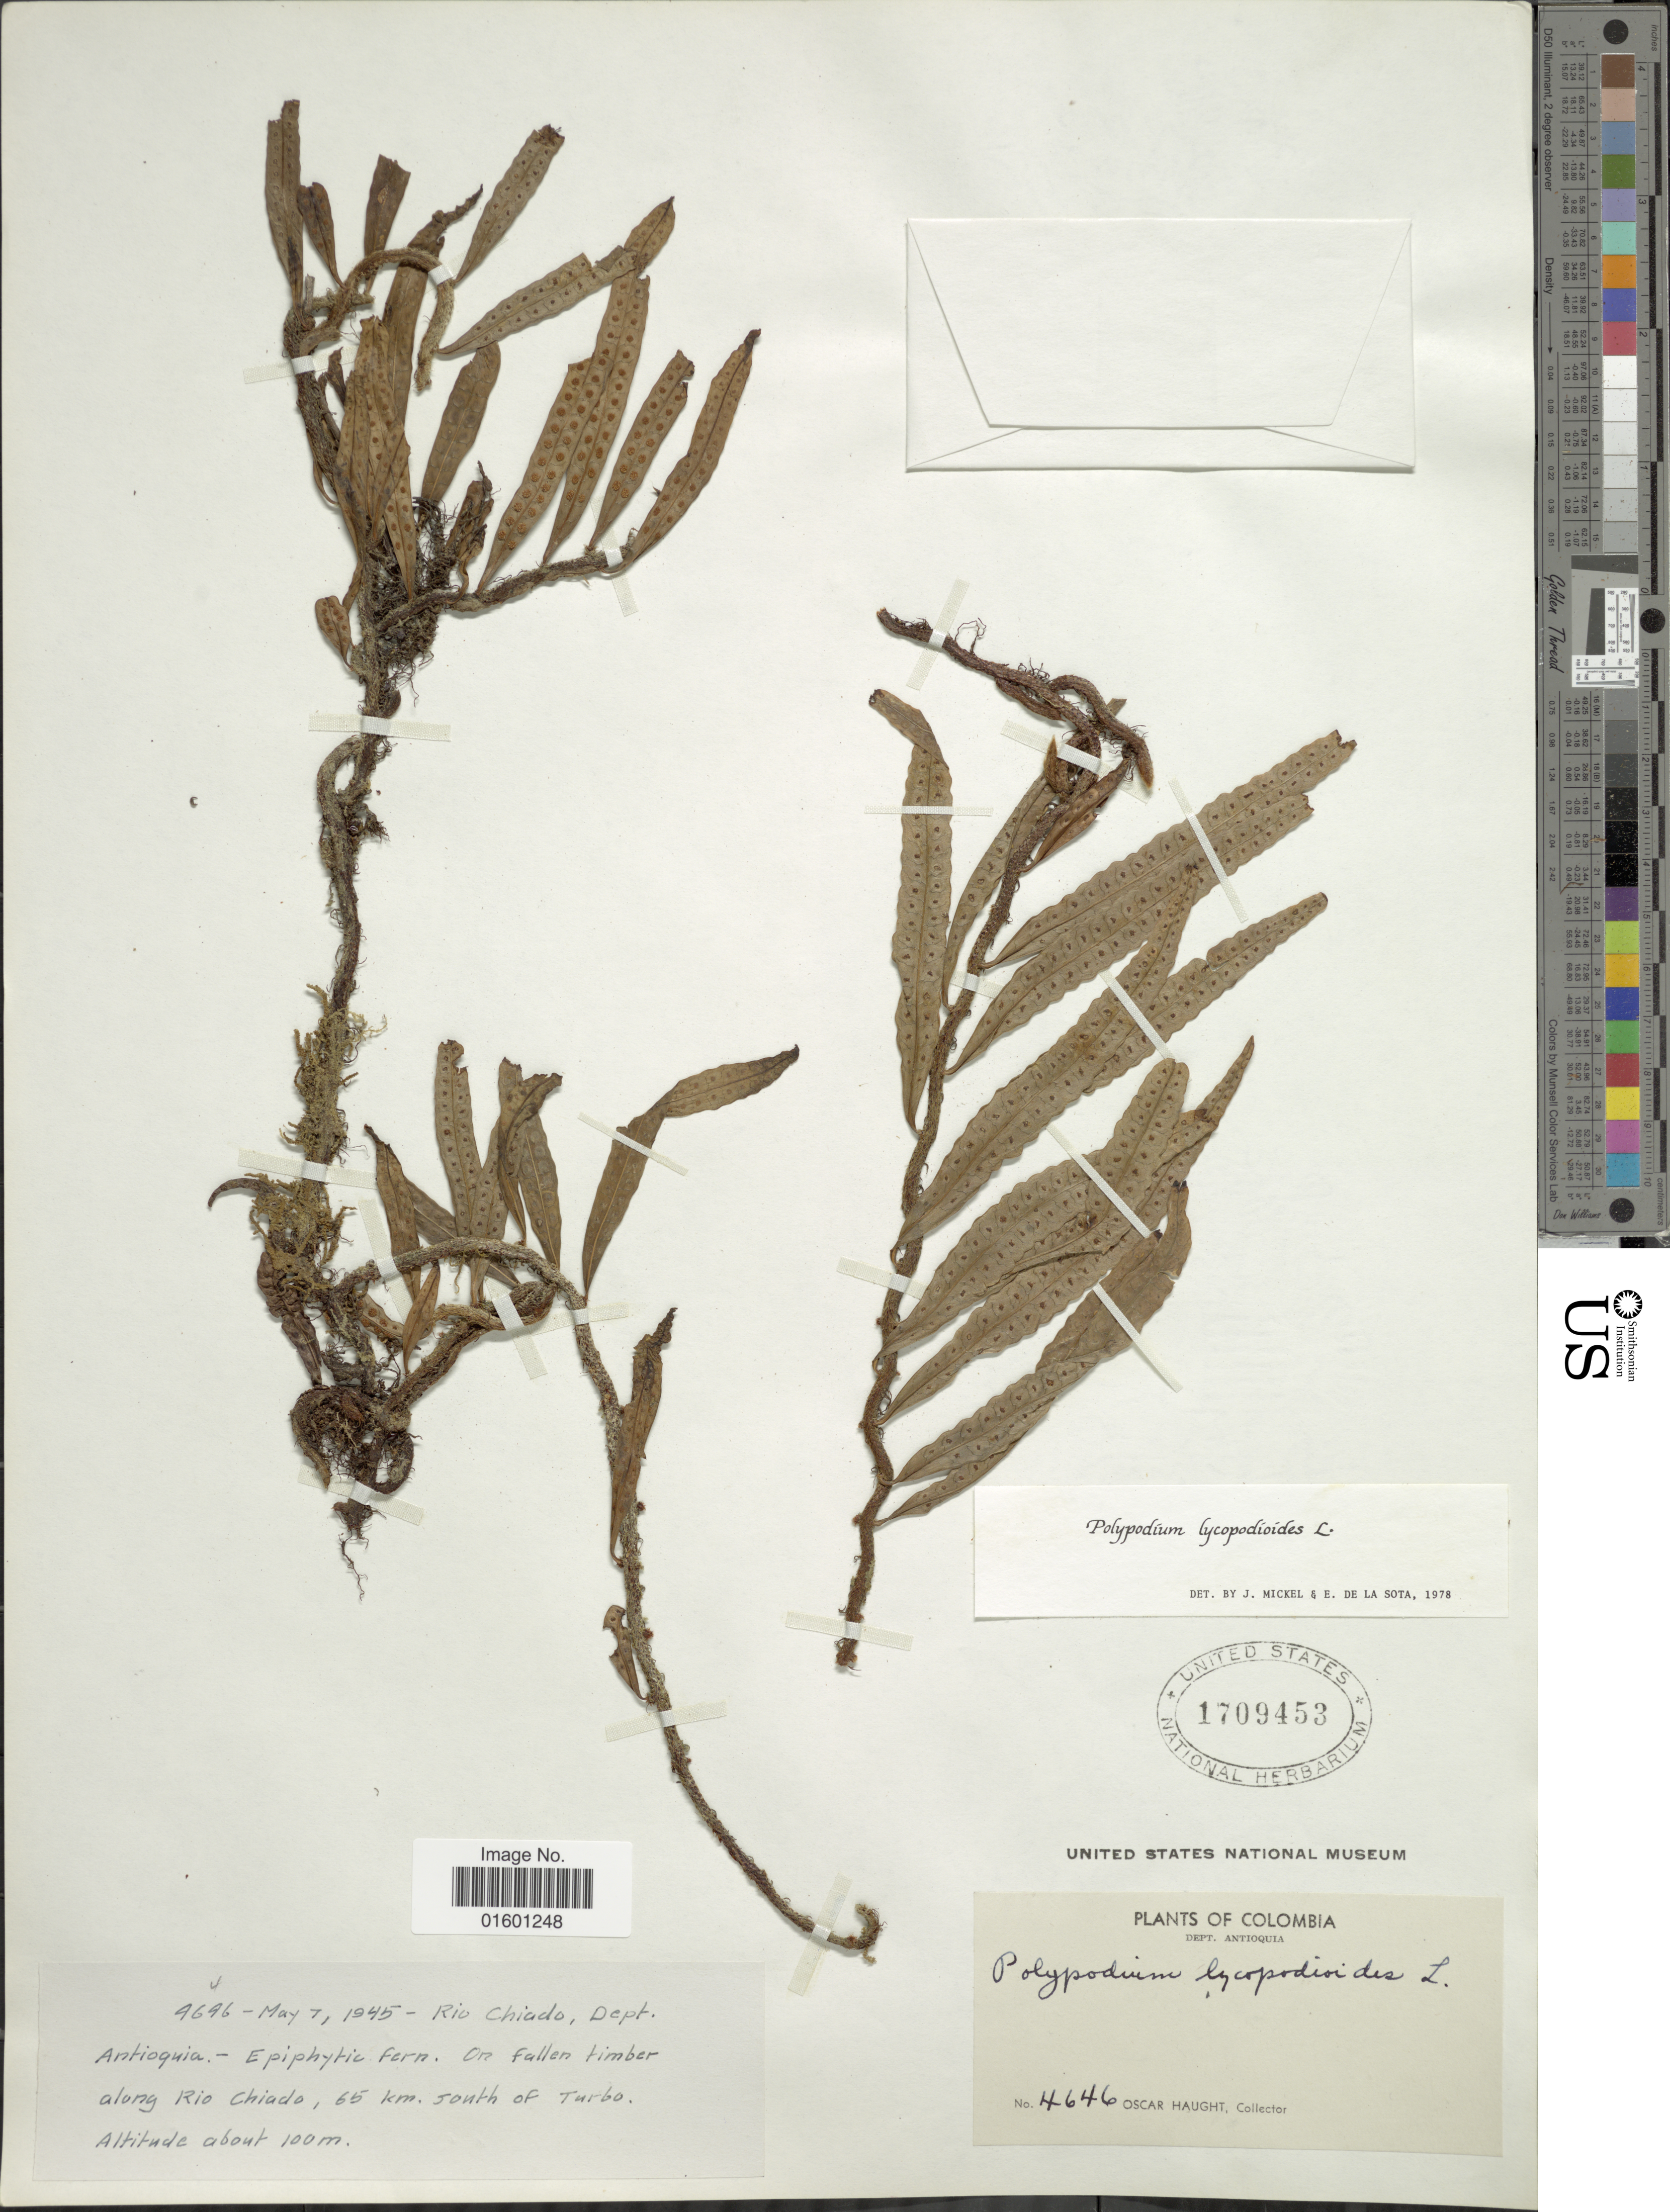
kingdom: Plantae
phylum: Tracheophyta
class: Polypodiopsida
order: Polypodiales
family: Polypodiaceae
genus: Microgramma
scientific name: Microgramma lycopodioides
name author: (L.) Copel.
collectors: O. L. Haught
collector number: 4646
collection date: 1945-05-07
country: Colombia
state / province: Antioquia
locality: Rio Chiado. Epiphytic fern. On fallen timber along rio Chiad, 65 km south of Turbo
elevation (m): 100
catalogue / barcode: US 1709453